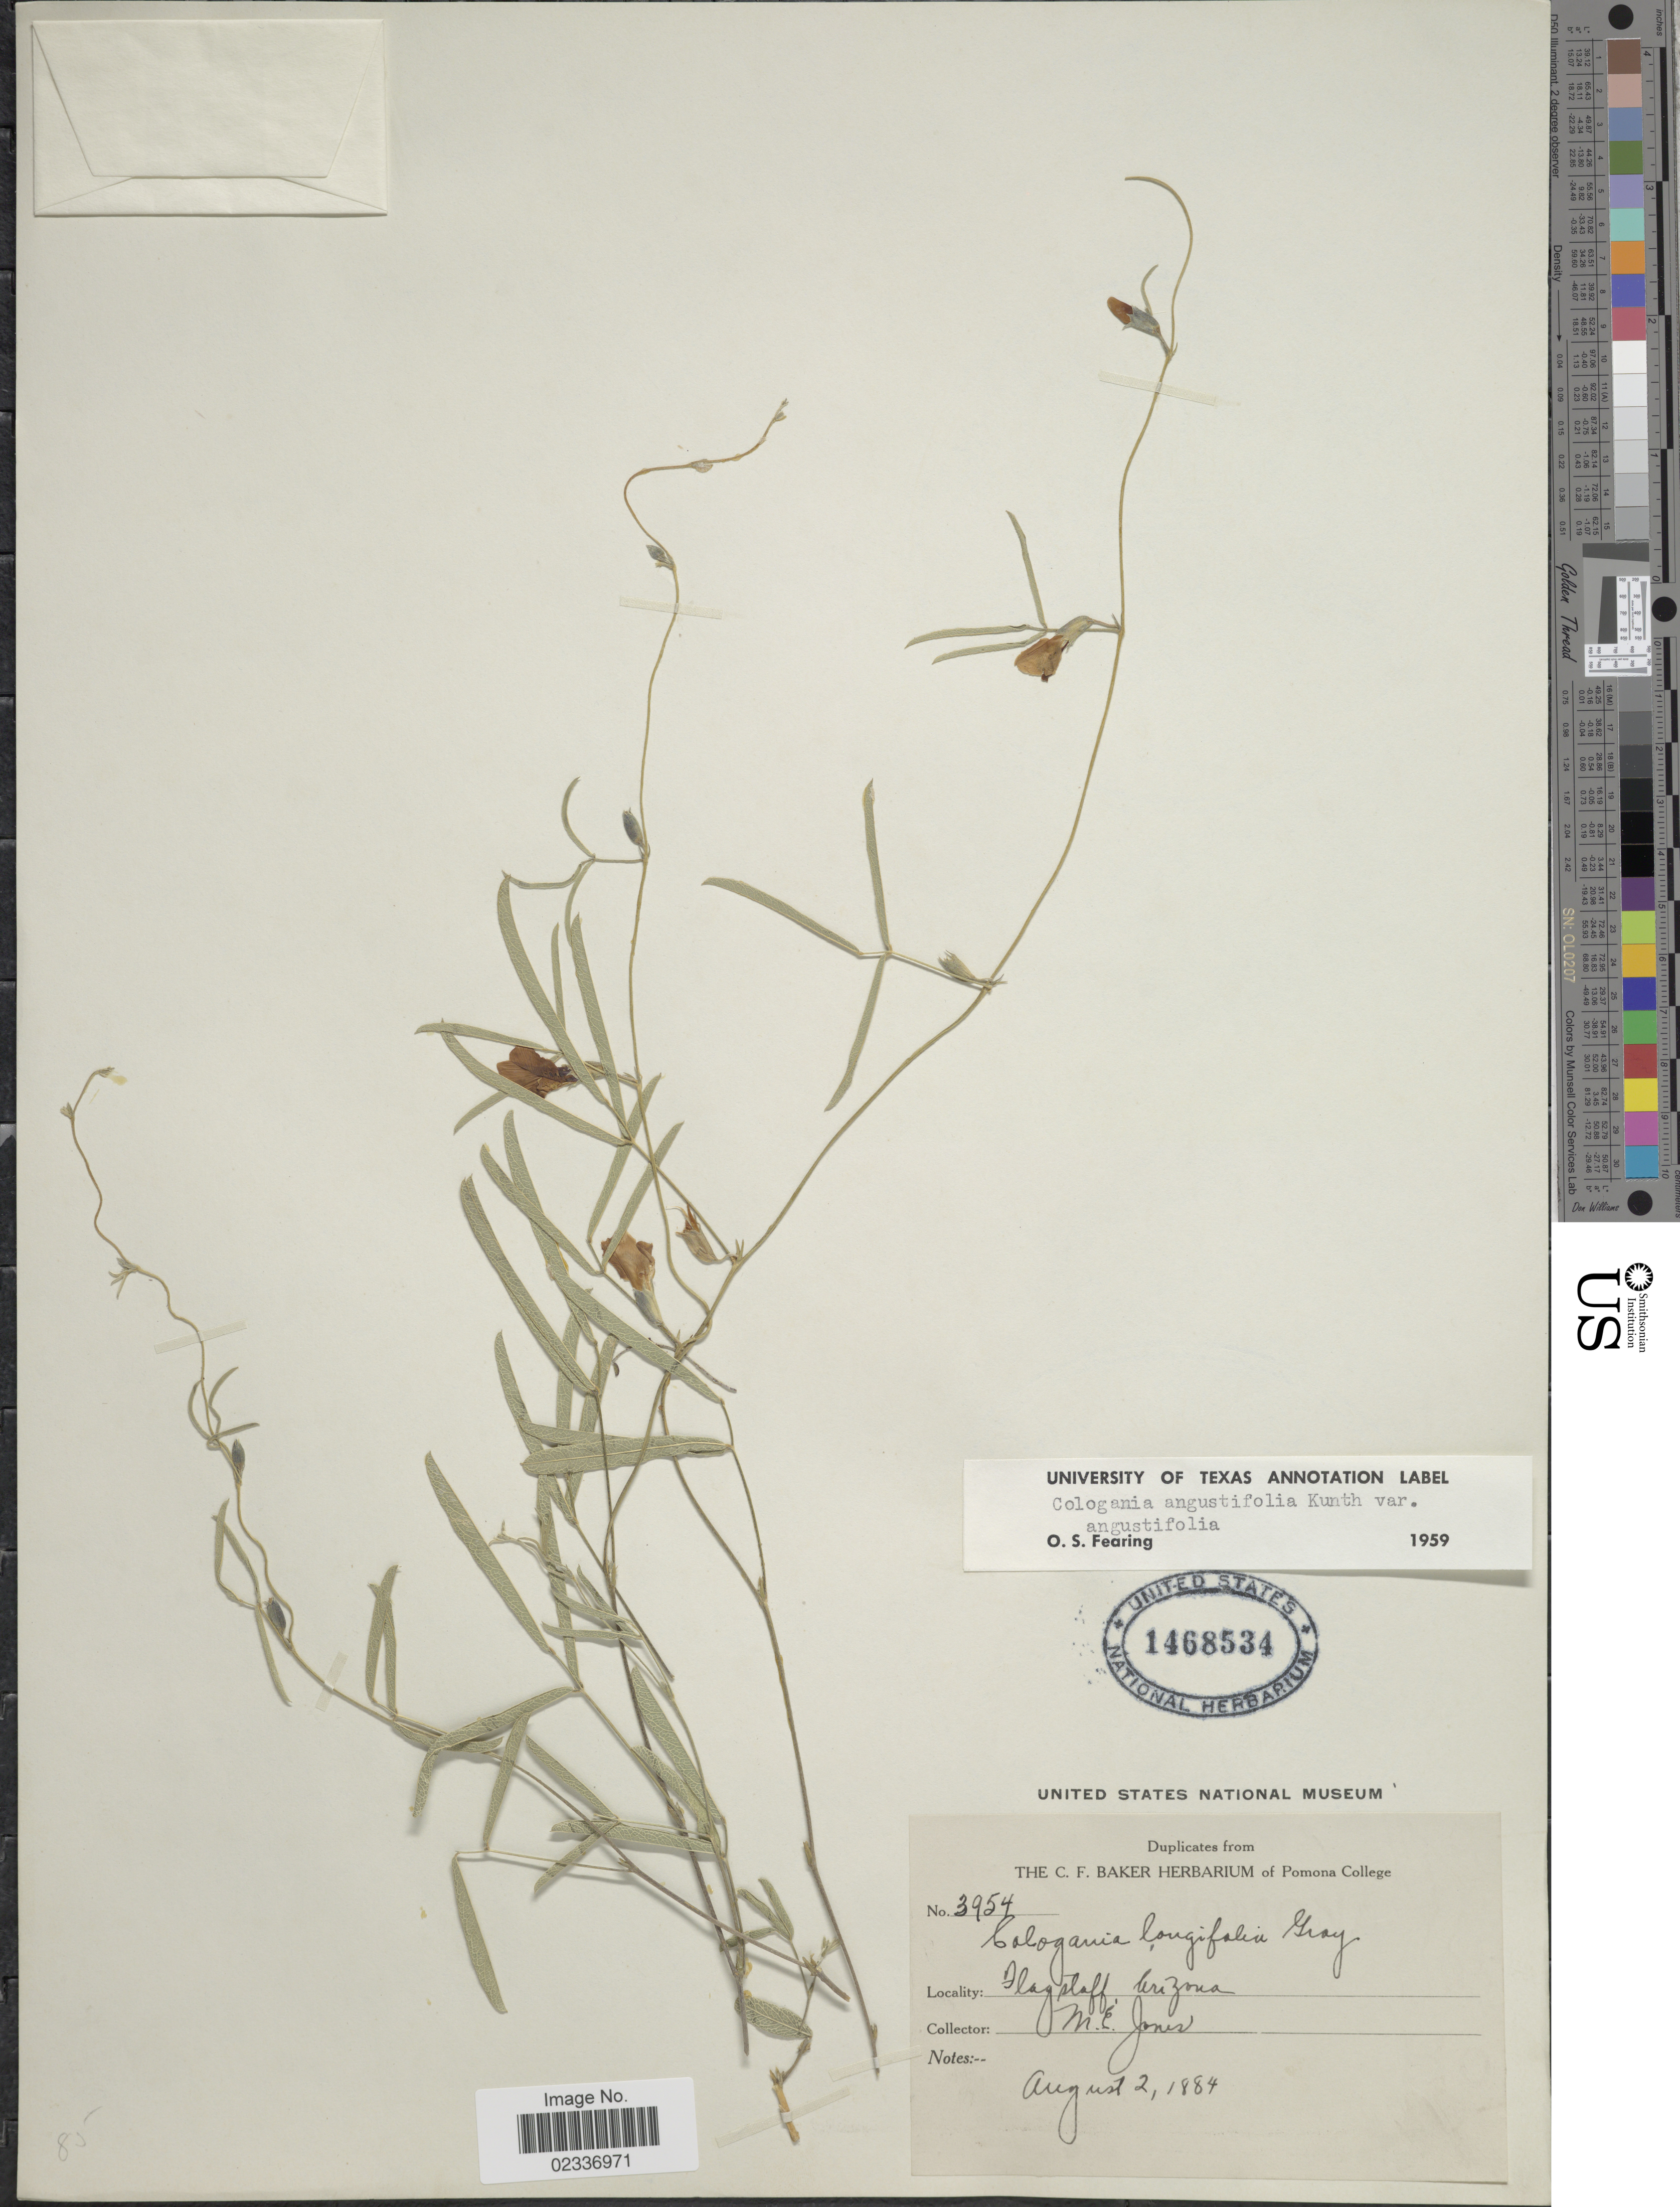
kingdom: Plantae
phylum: Tracheophyta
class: Magnoliopsida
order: Fabales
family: Fabaceae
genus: Cologania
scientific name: Cologania angustifolia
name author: Kunth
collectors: M. E. Jones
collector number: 3954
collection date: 1884-08-02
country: United States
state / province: Arizona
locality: Flagstaff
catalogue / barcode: US 1468534